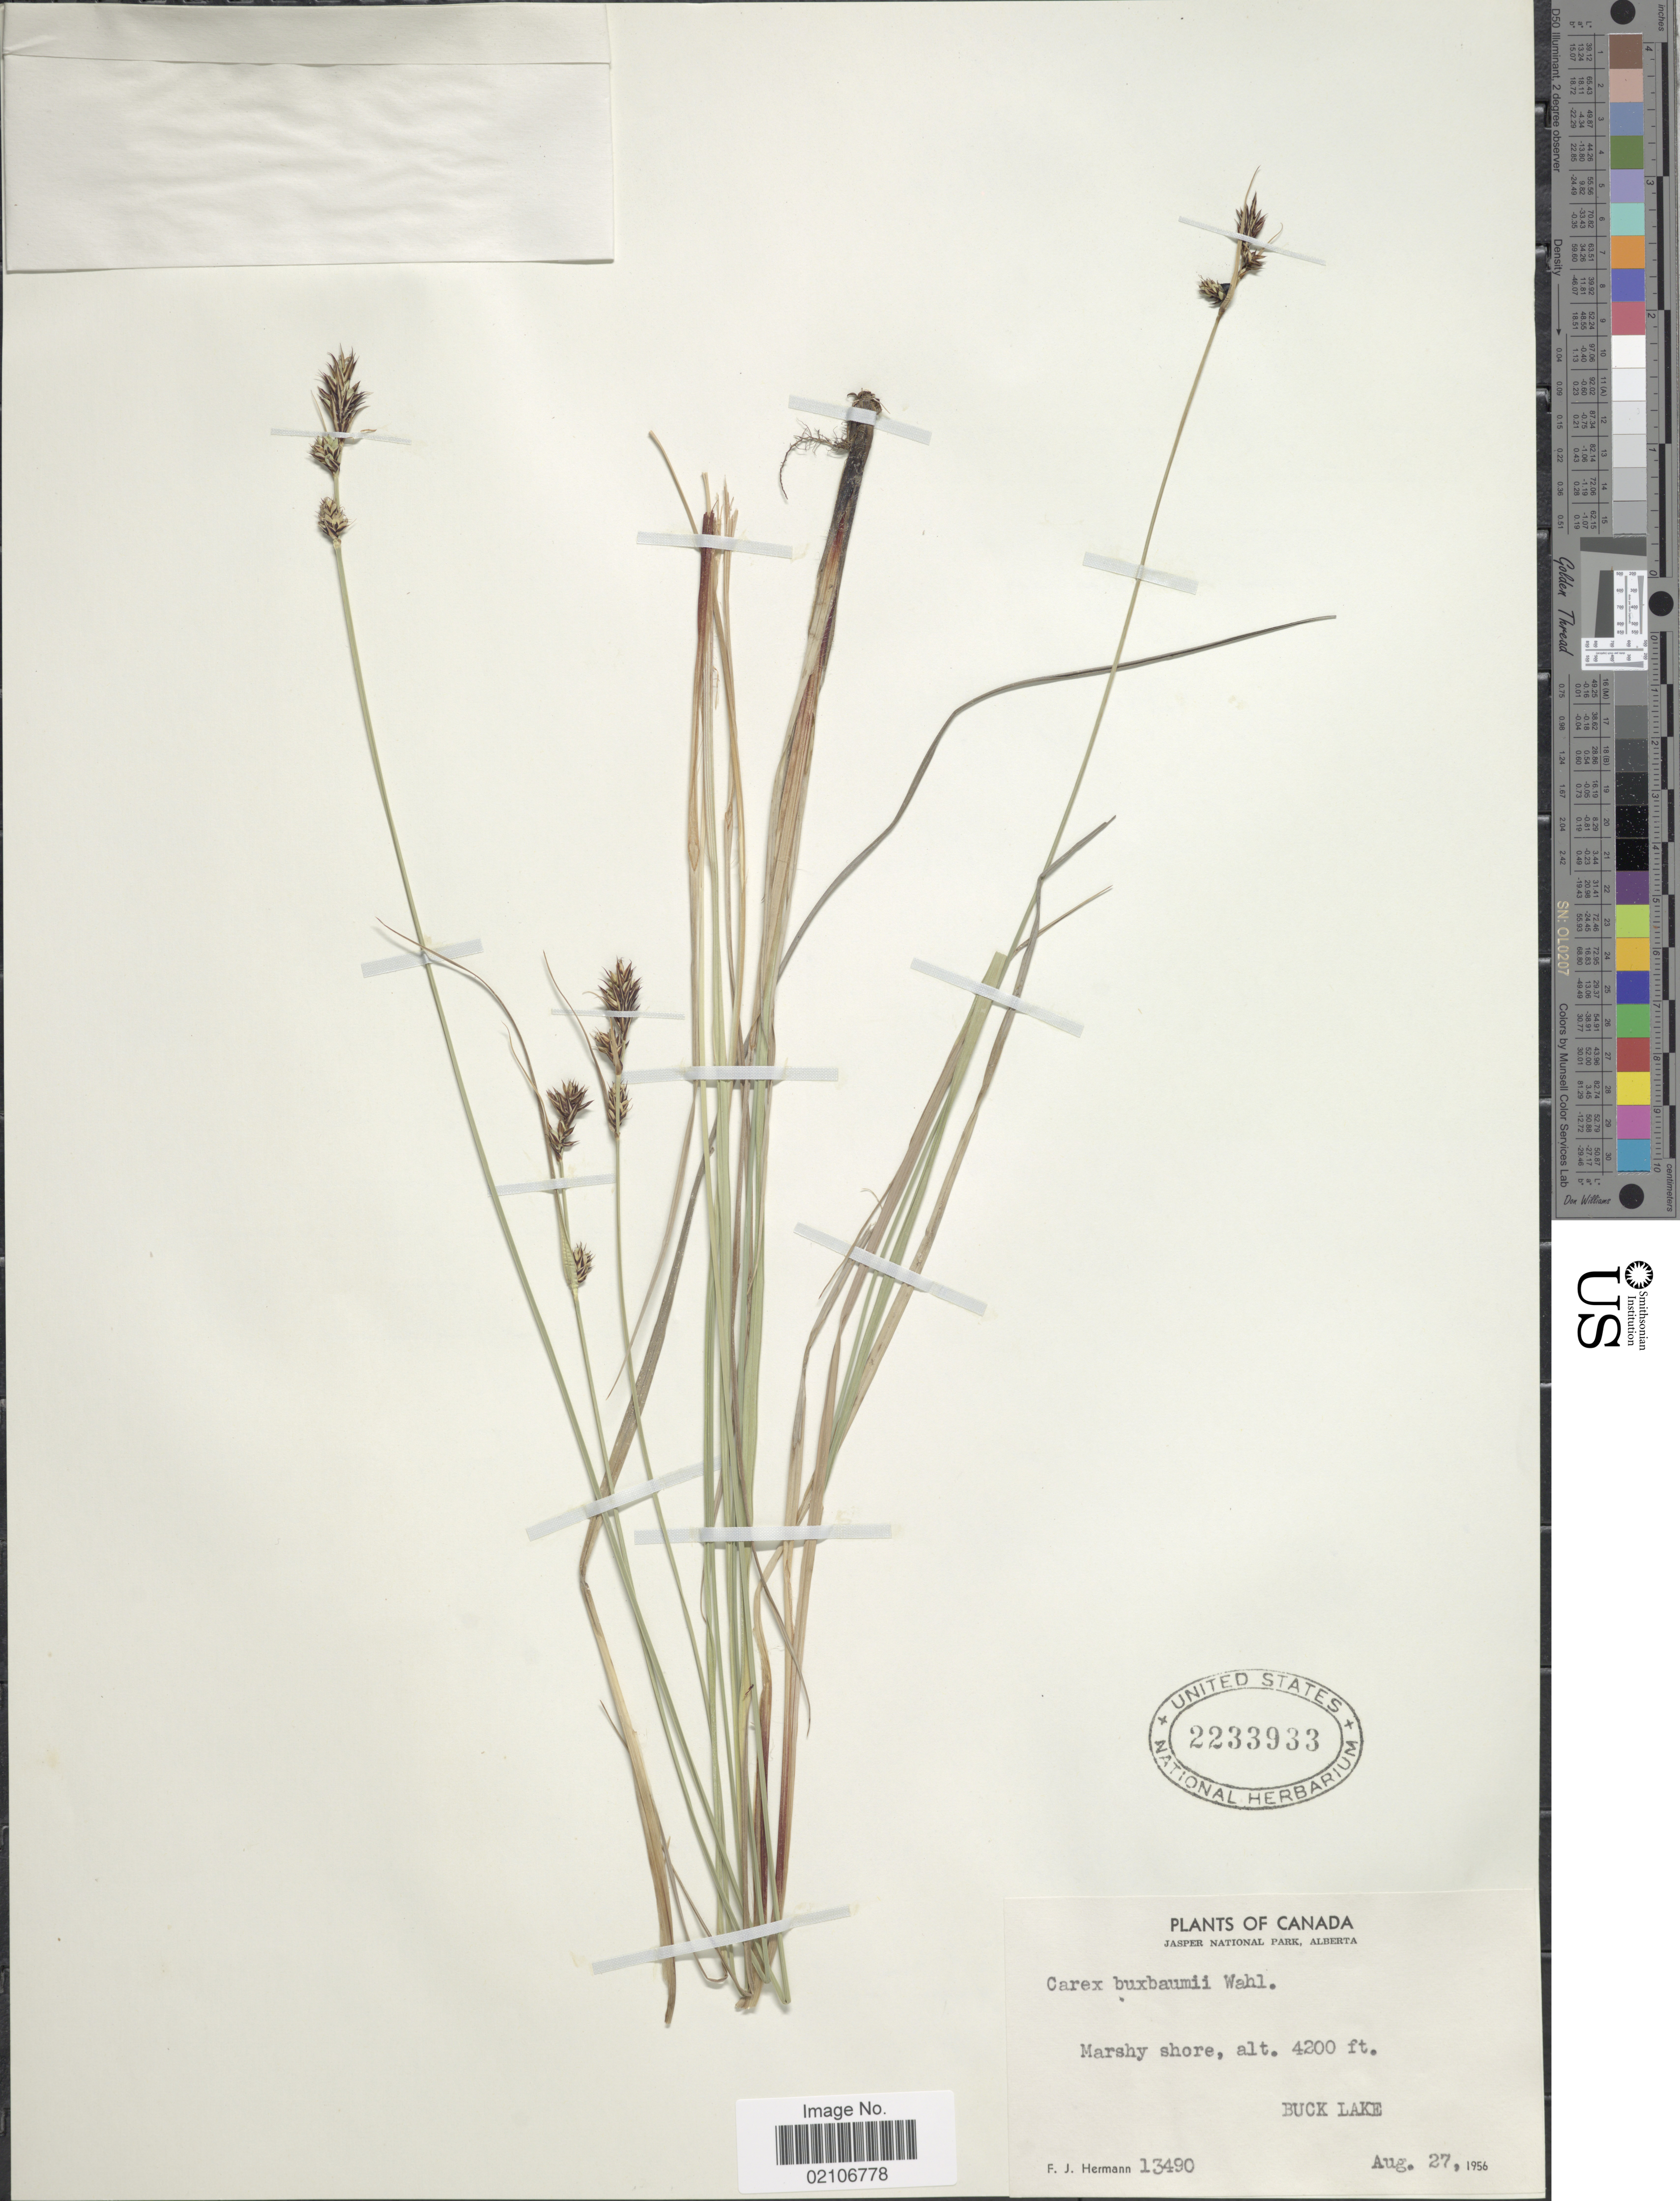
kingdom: Plantae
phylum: Tracheophyta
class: Liliopsida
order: Poales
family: Cyperaceae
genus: Carex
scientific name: Carex buxbaumii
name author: Wahlenb.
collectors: F. J. Hermann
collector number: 13490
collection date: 1956-08-27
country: Canada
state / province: Alberta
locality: Jasper National Park, Alberta. Marshy Shore. Buck Lake.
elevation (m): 1280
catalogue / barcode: US 2233933